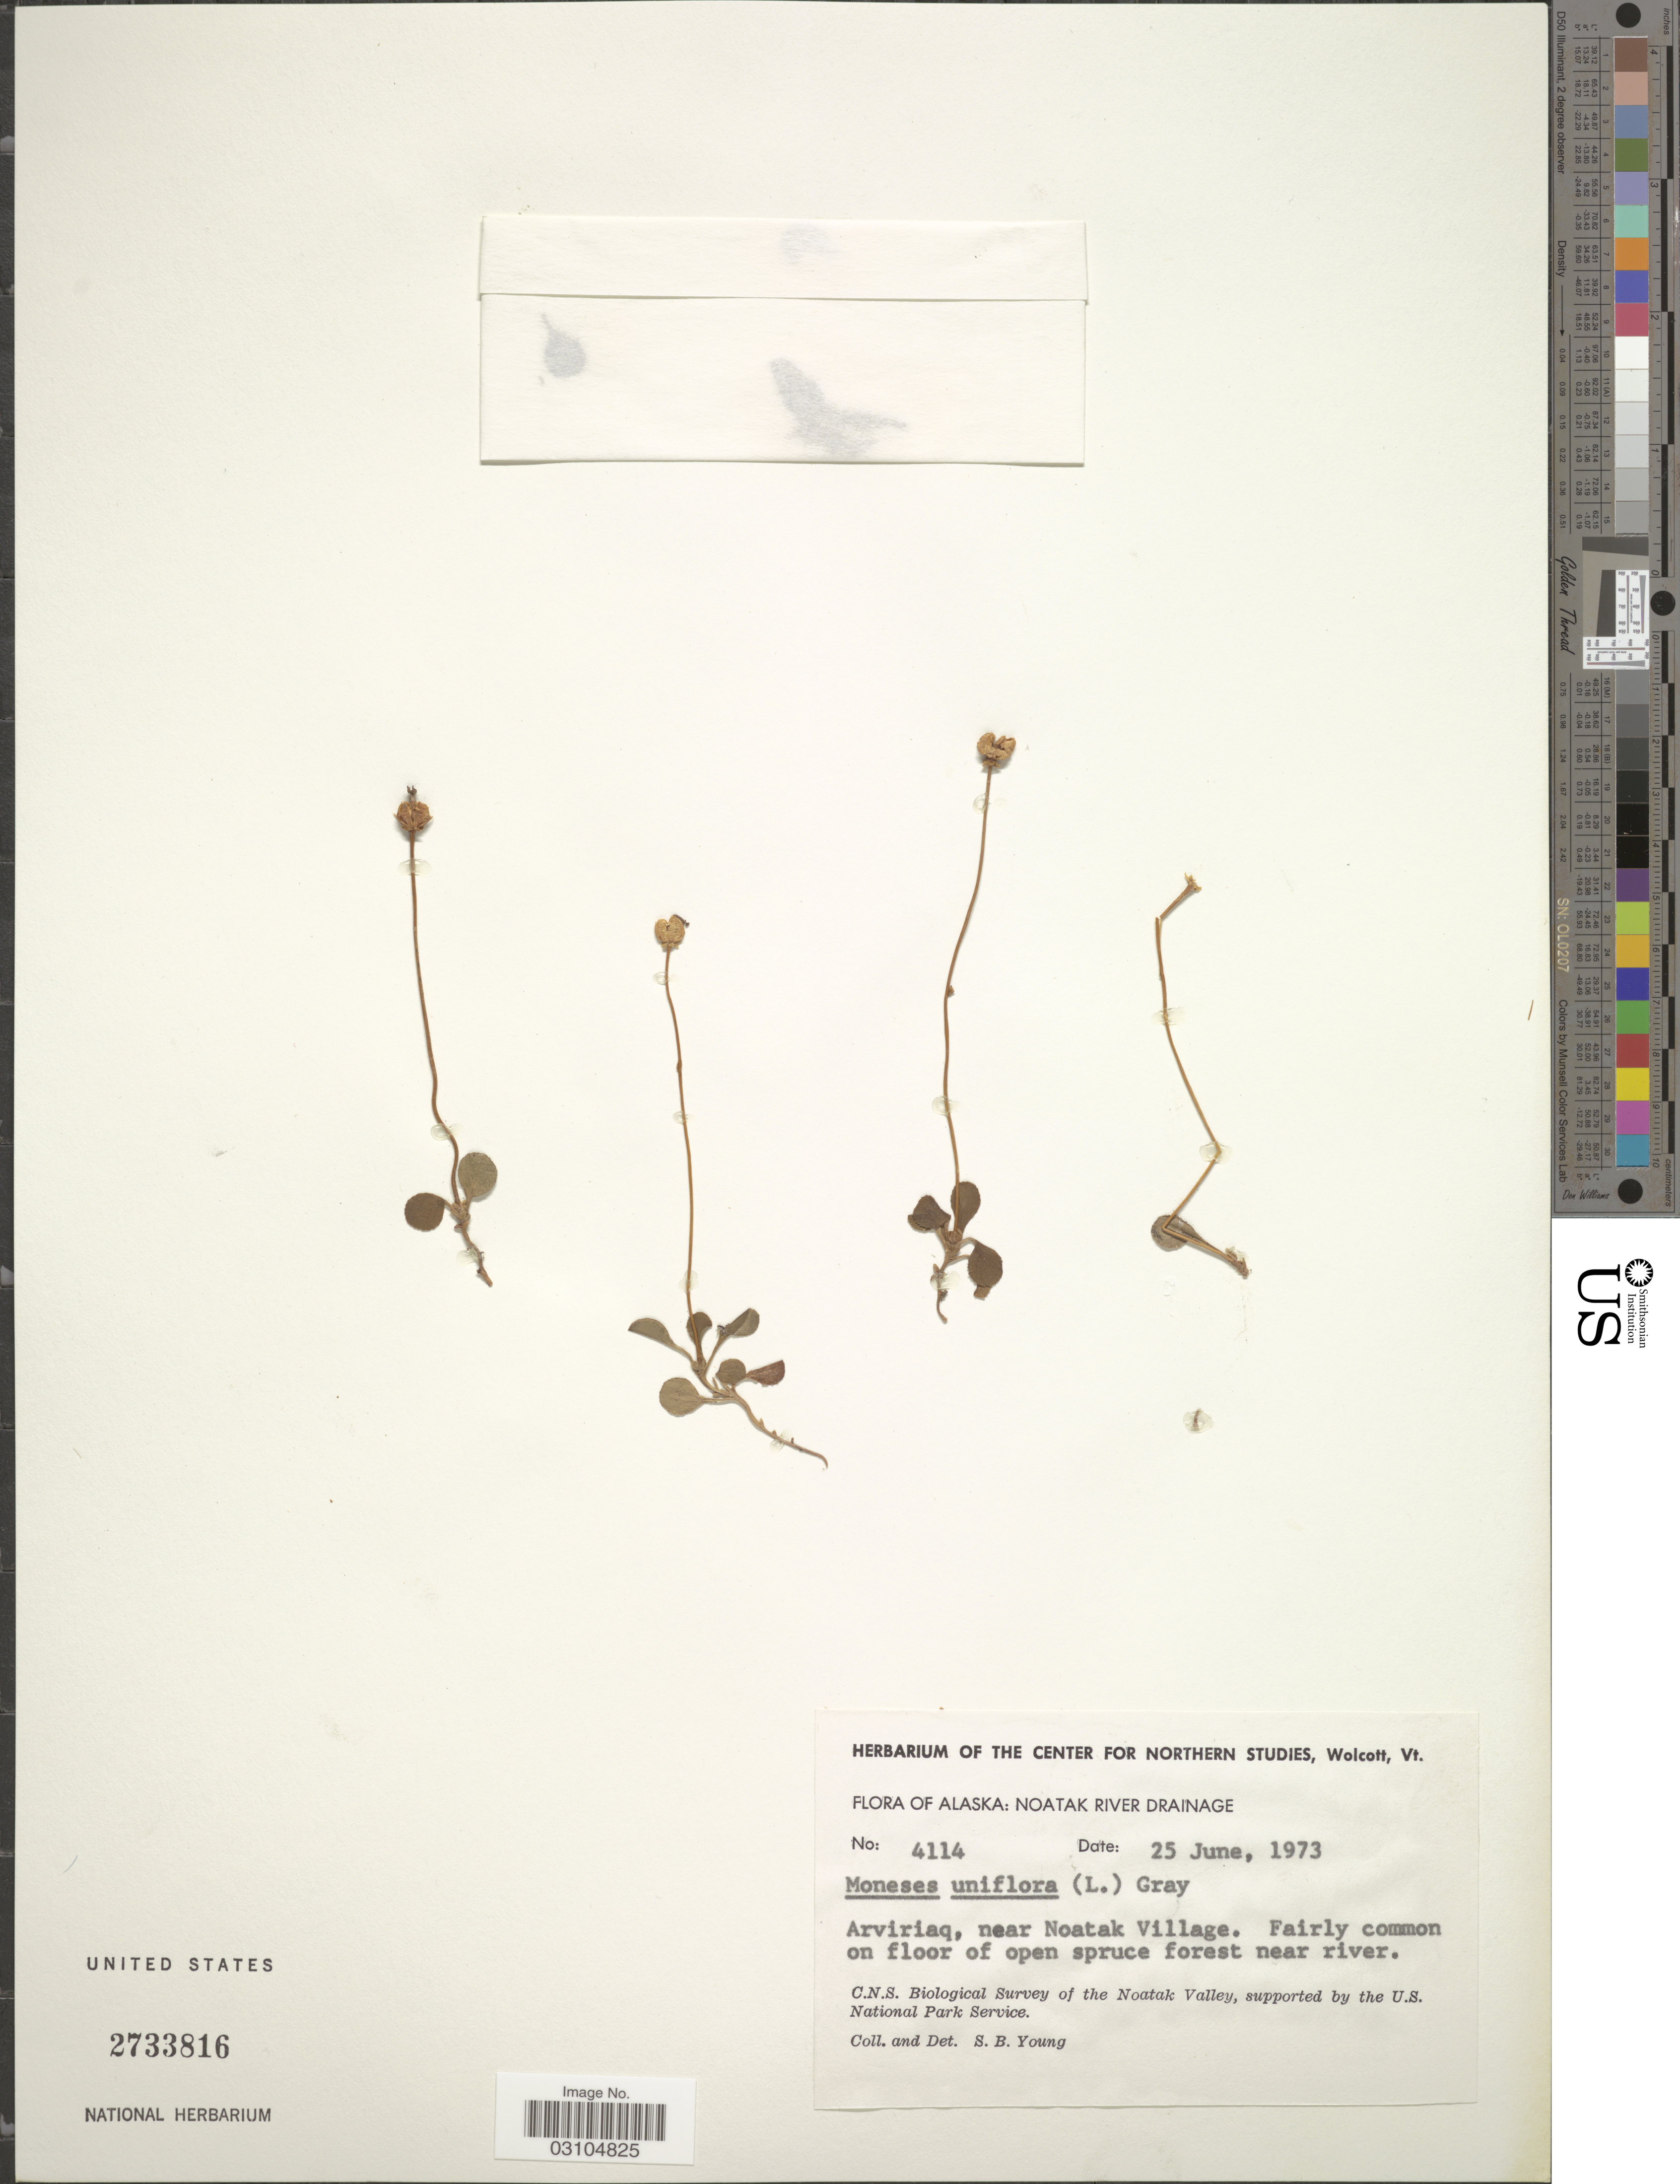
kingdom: Plantae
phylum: Tracheophyta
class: Magnoliopsida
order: Ericales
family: Ericaceae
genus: Moneses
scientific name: Moneses uniflora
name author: (L.) A. Gray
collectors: S. Young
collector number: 4114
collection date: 1973-06-25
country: United States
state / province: Alaska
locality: Noatak River Drainage. Arviriaq, near Noatak Village.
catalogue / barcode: US 2733816